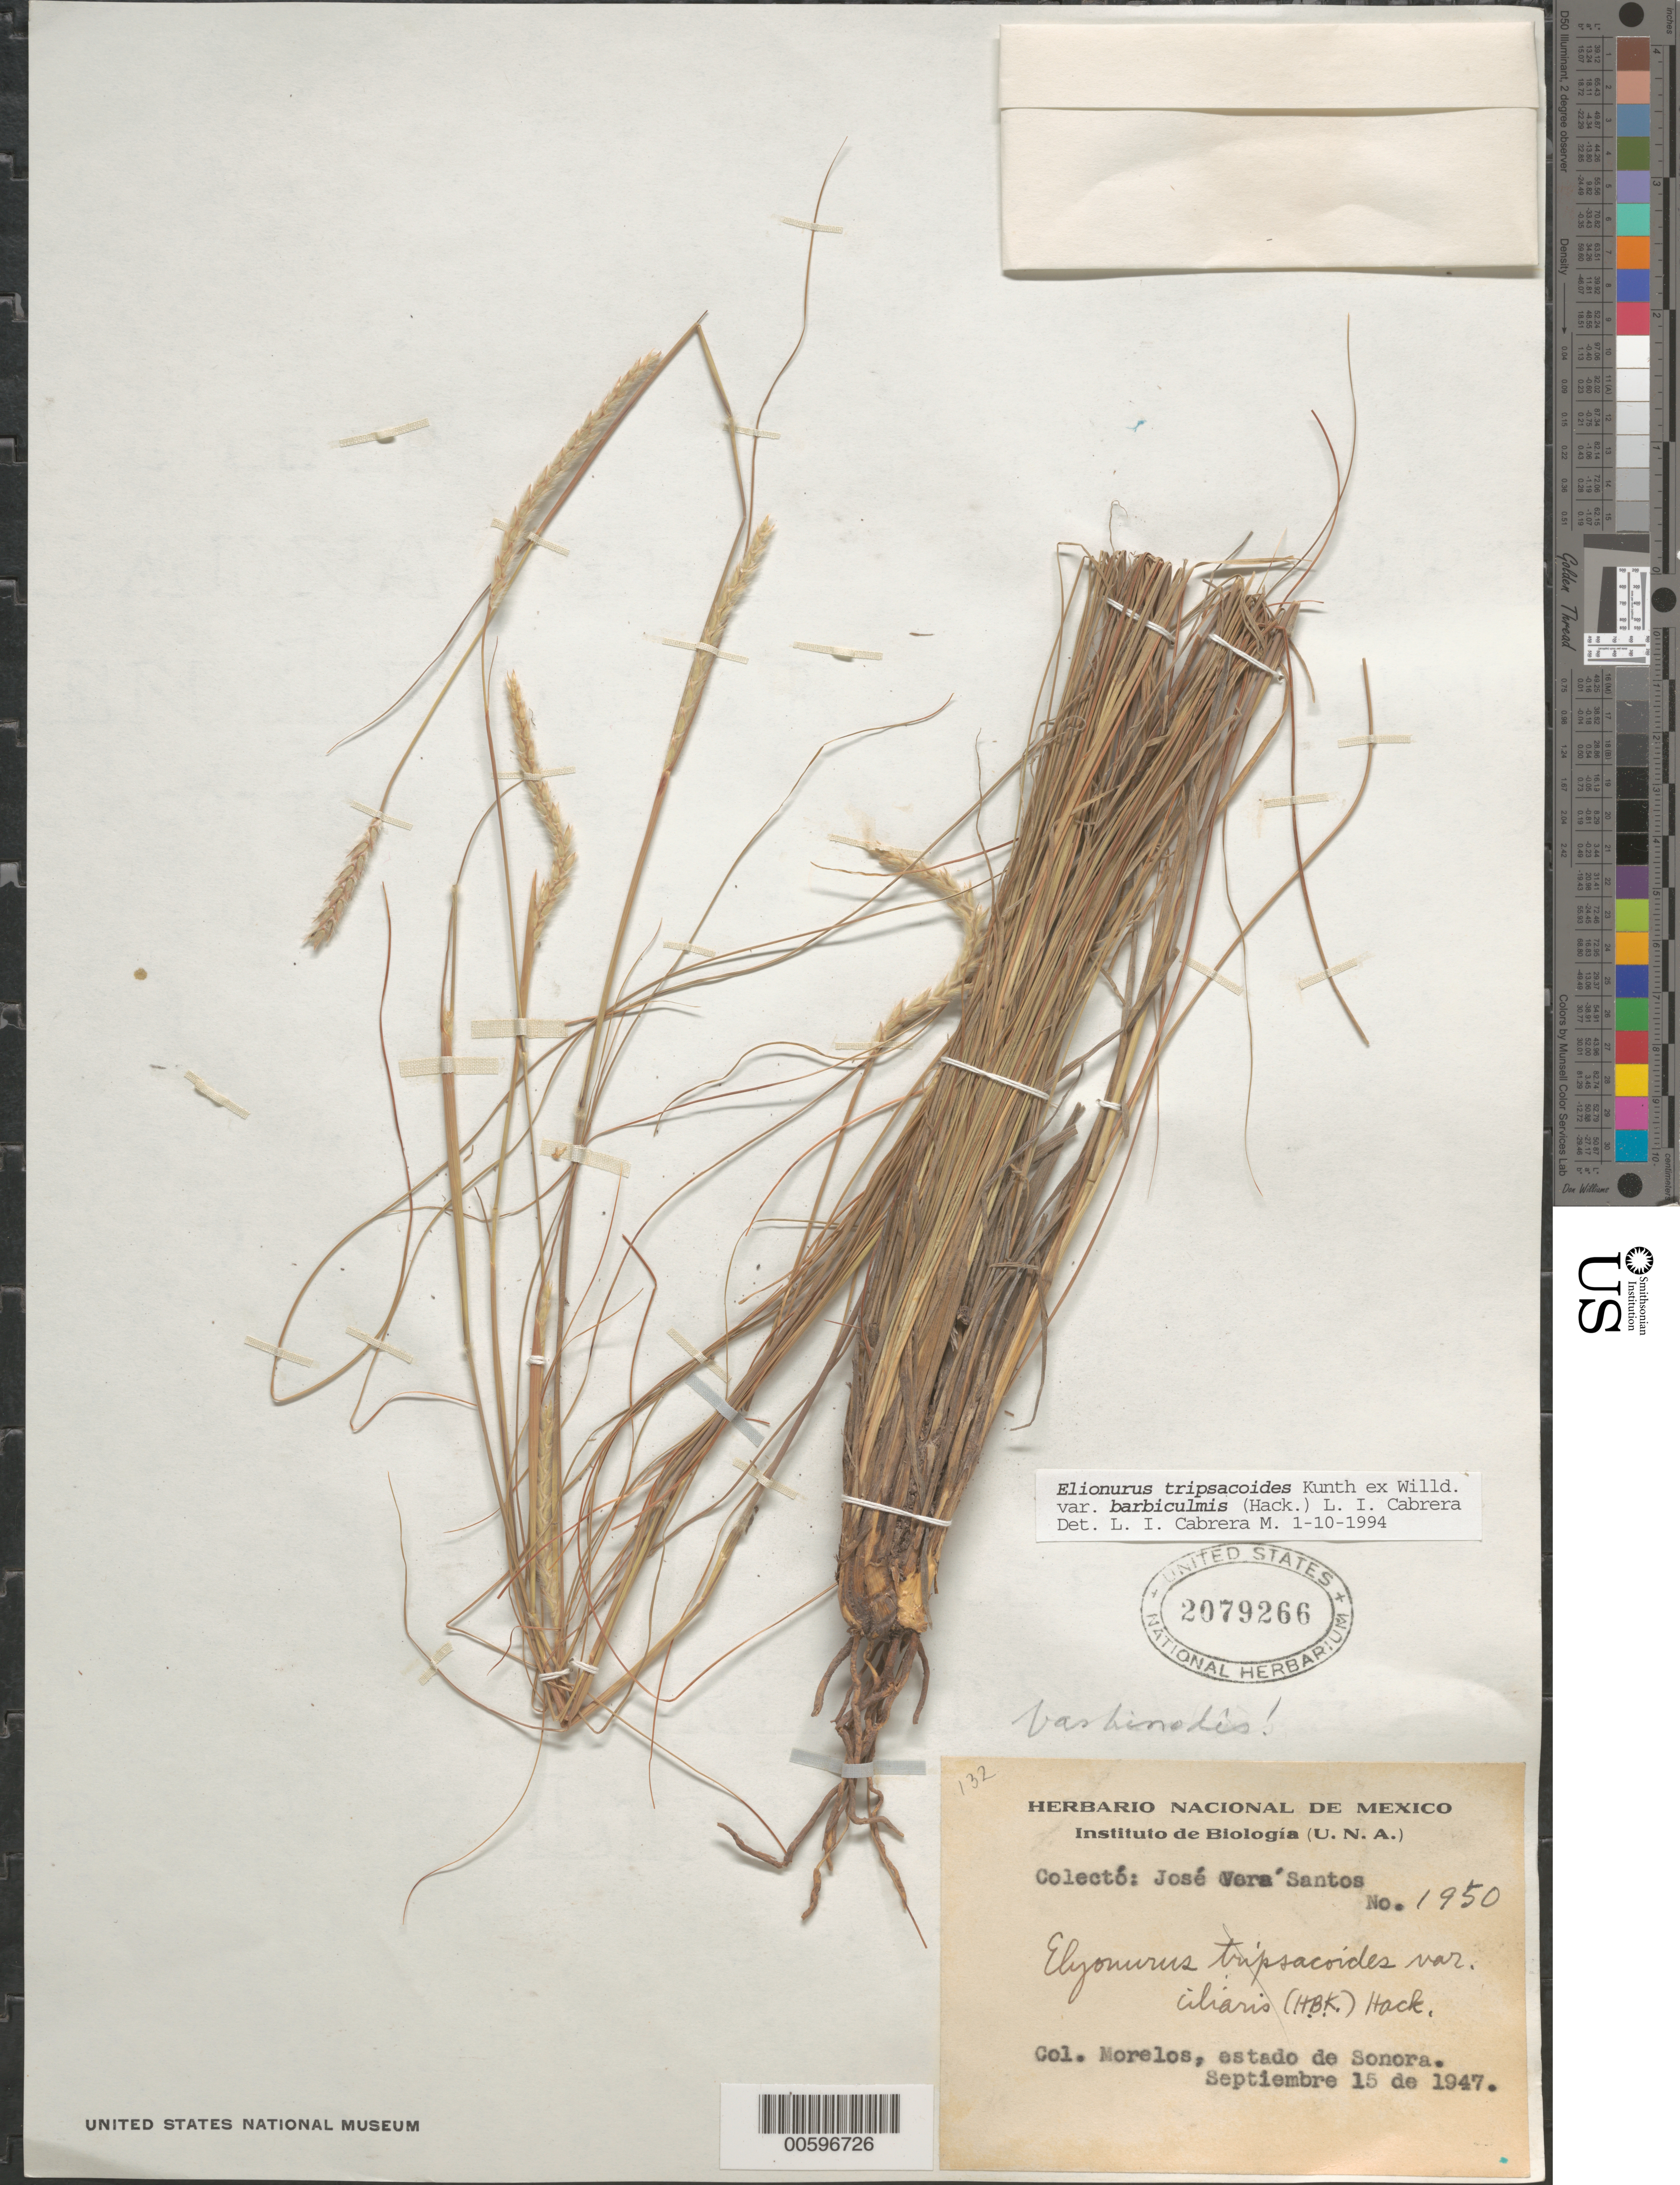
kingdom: Plantae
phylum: Tracheophyta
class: Liliopsida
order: Poales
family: Poaceae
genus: Elionurus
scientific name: Elionurus tripsacoides var. barbiculmis (Hack.) L.I. Cabrera & Dávila, comb. ined.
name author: (Hack.) L.I. Cabrera & Dávila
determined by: Cabrera M., L. I.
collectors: J. V. Santos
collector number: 1950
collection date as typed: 15 Sep 1947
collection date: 1947-09-15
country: Mexico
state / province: Sonora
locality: Morelos.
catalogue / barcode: US 2079266